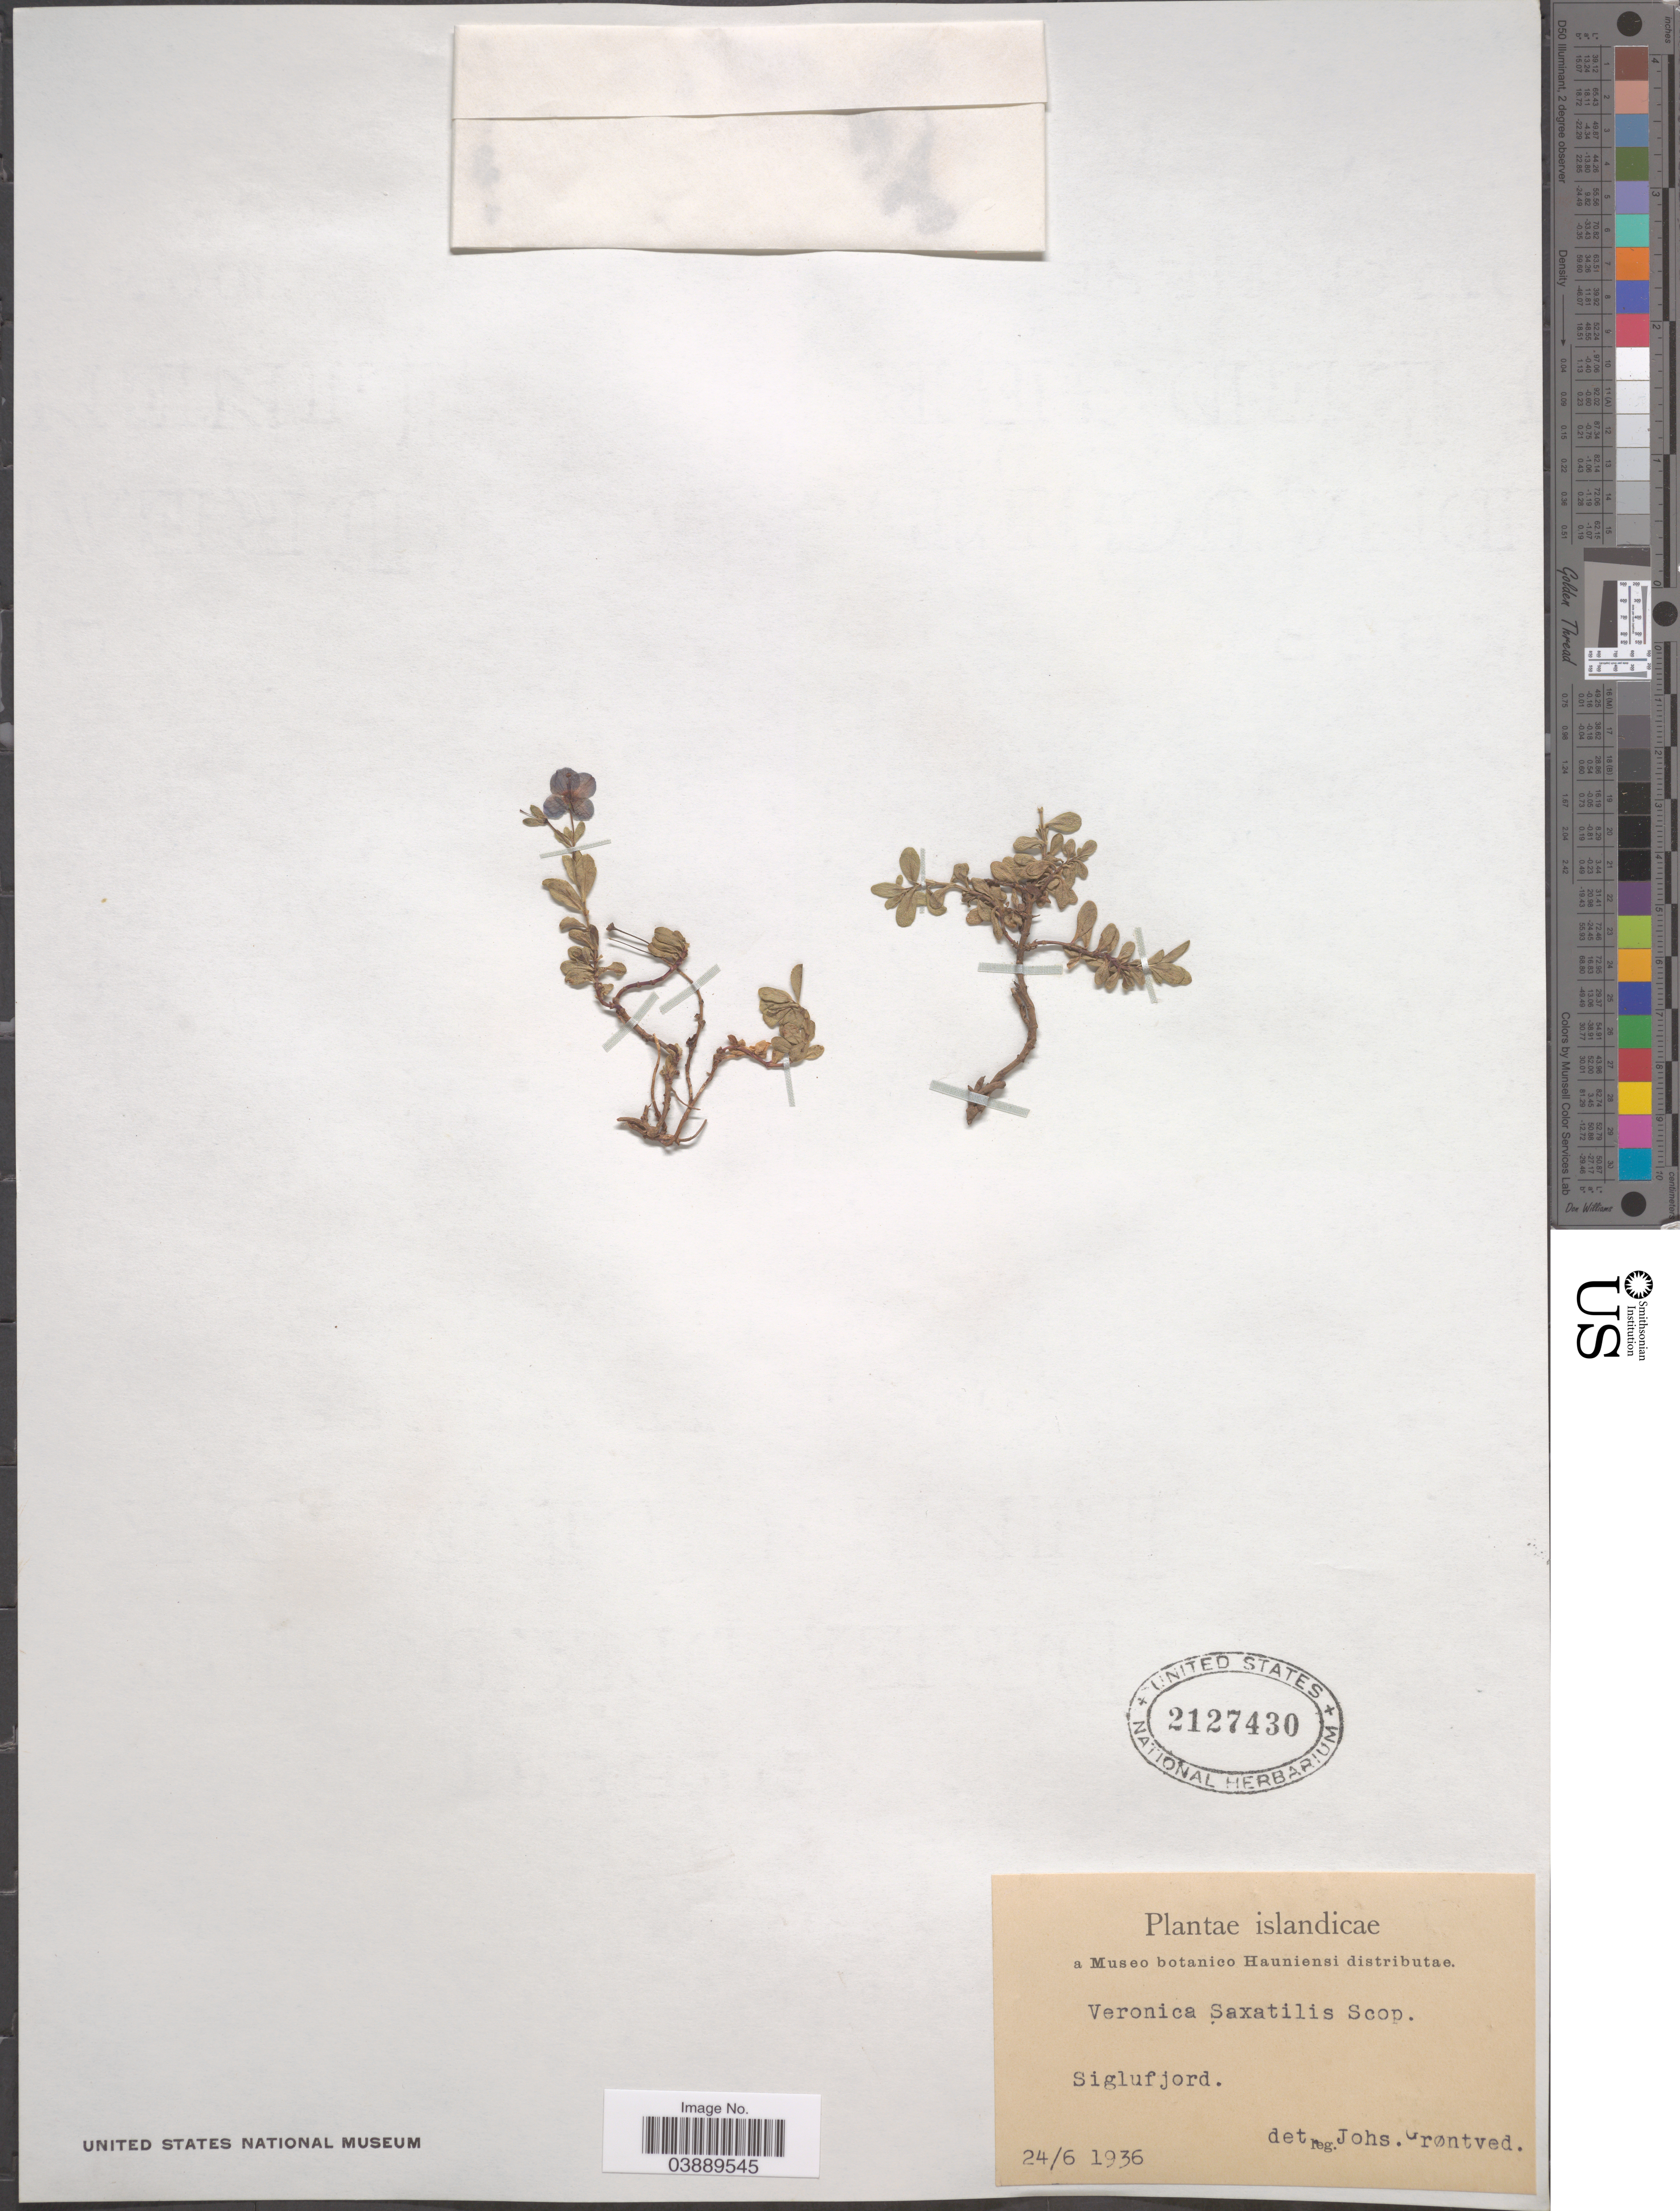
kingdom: Plantae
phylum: Tracheophyta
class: Magnoliopsida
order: Lamiales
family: Plantaginaceae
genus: Veronica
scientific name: Veronica saxatilis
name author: Scop.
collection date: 1936-06-24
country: Iceland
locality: Siglufjord.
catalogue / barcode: US 2127430